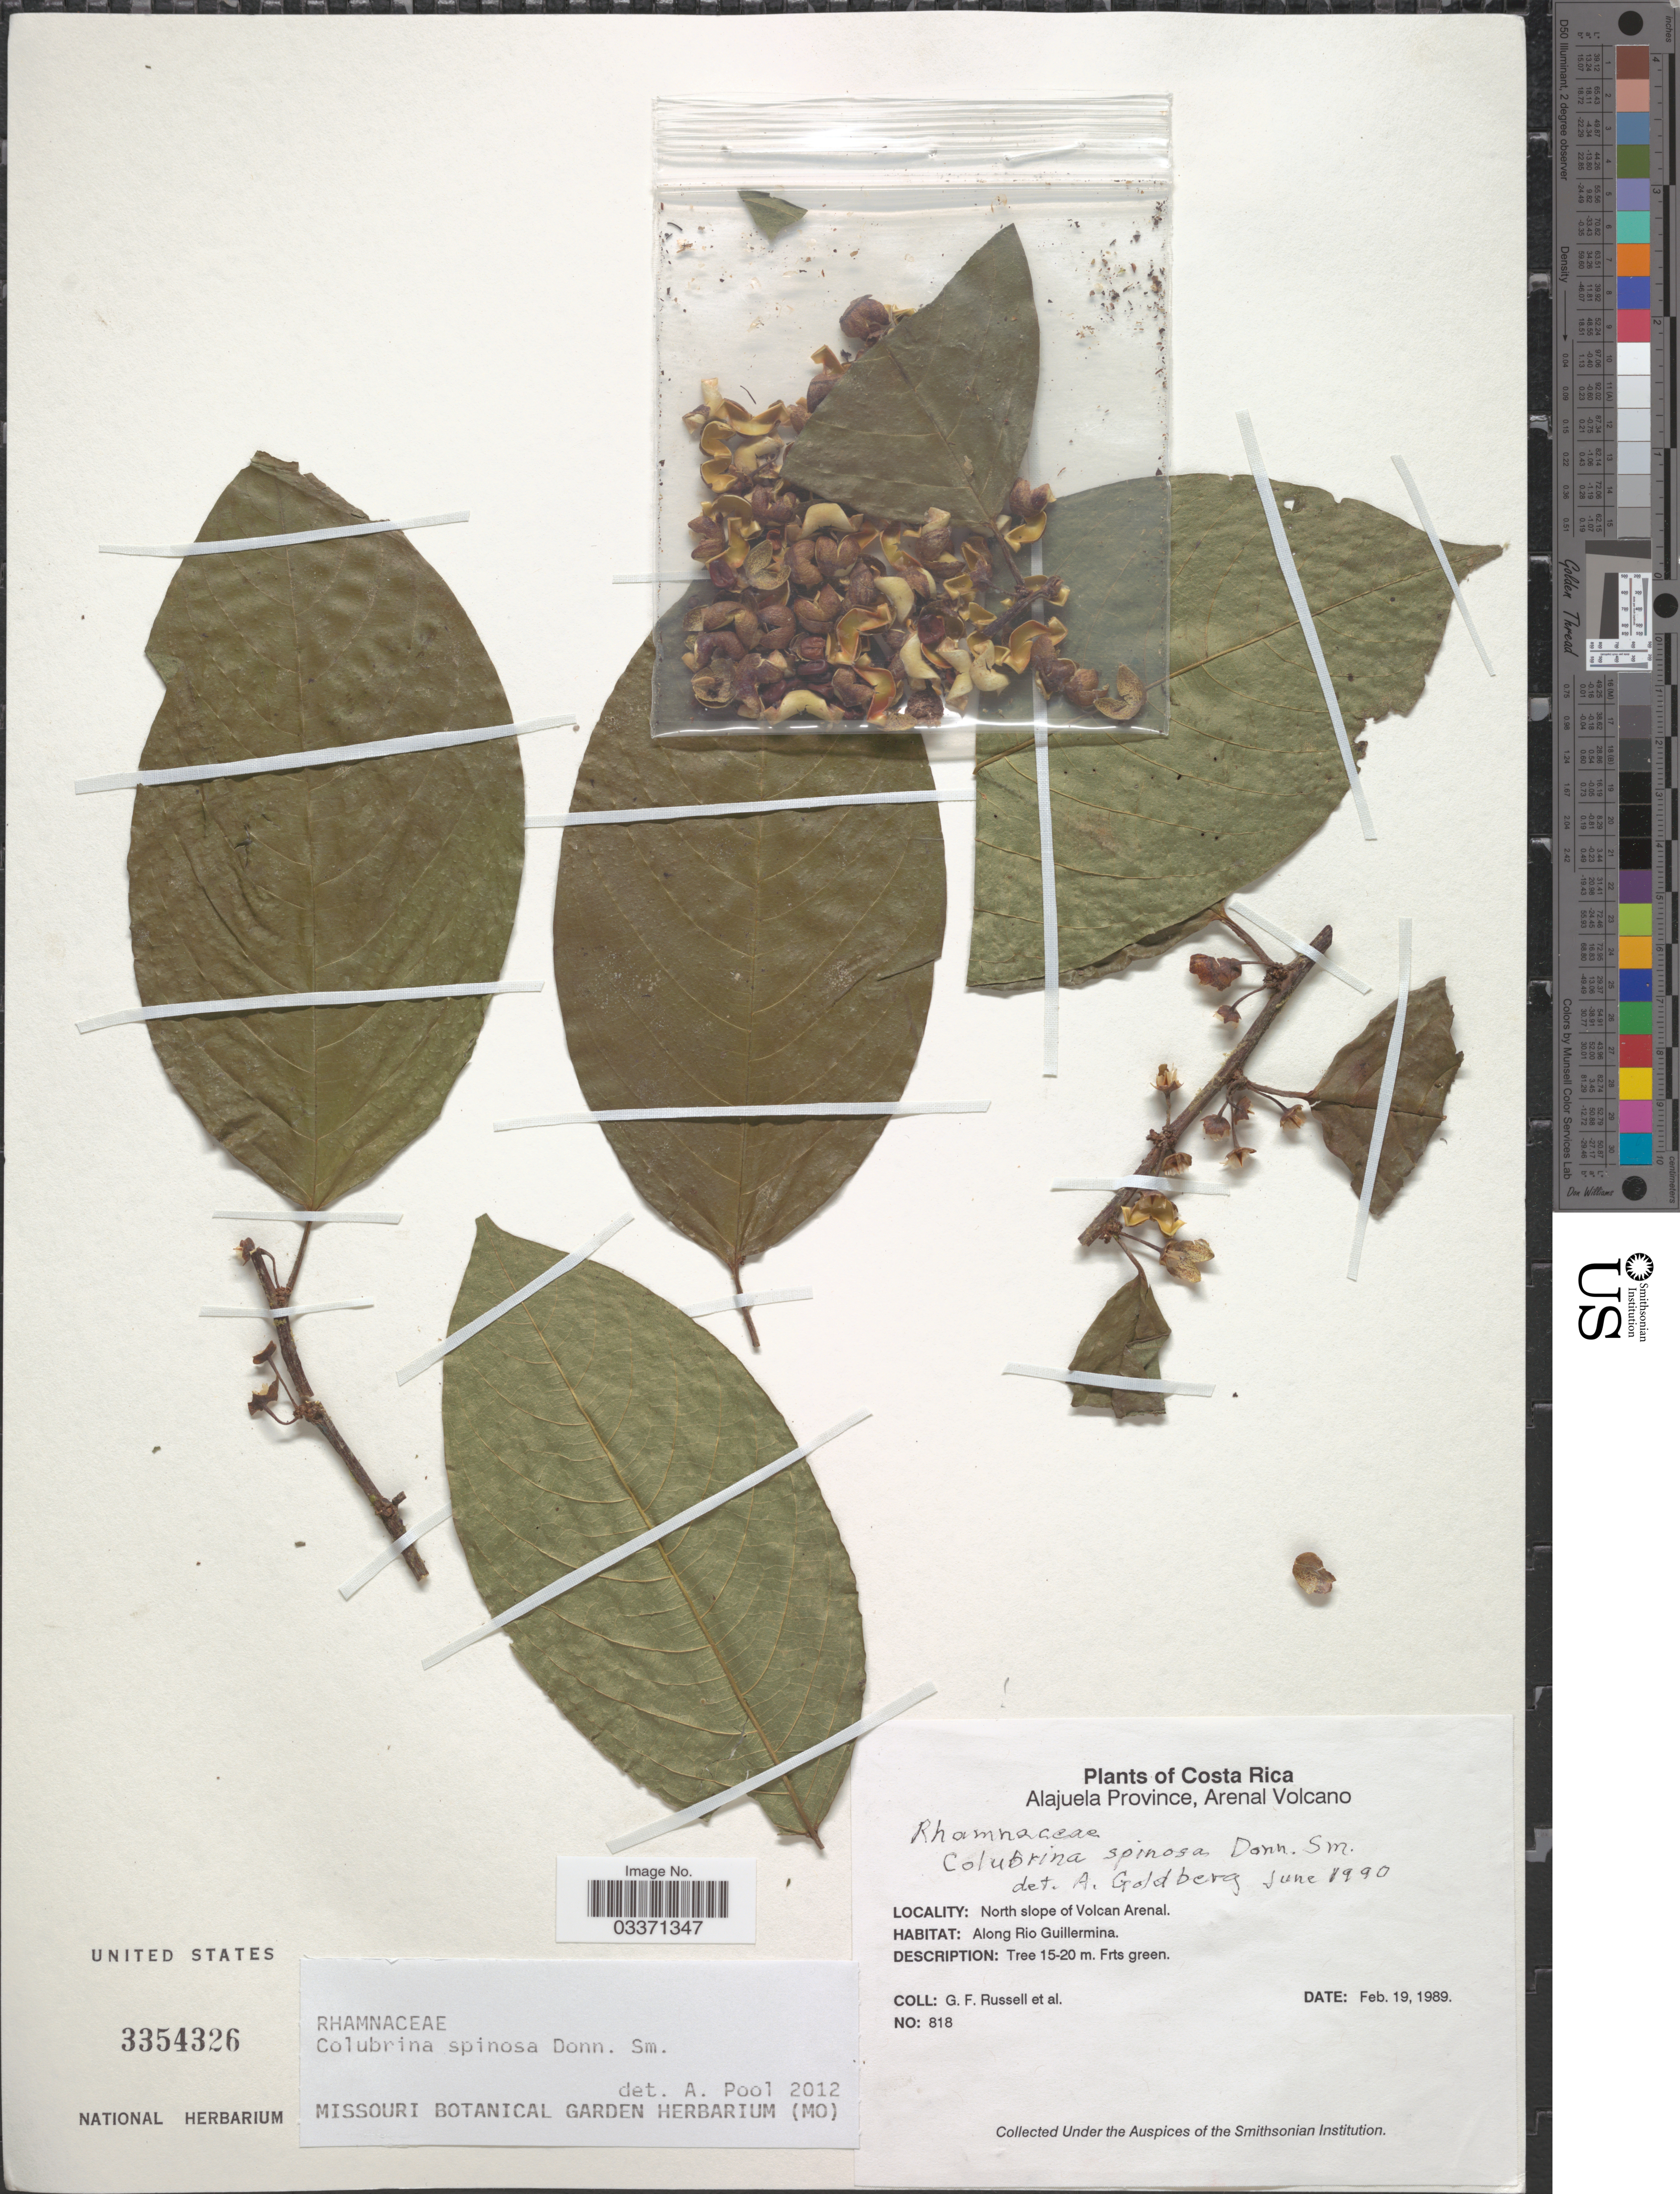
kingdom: Plantae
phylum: Tracheophyta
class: Magnoliopsida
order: Rosales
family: Rhamnaceae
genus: Colubrina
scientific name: Colubrina spinosa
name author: Donn. Sm.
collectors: G. Russell & et al.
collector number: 818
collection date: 1989-02-19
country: Costa Rica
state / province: Alajuela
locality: Arenal Volcano. North slope of Volcan Arenal. Along Rio Guillermina.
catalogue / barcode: US 3354326